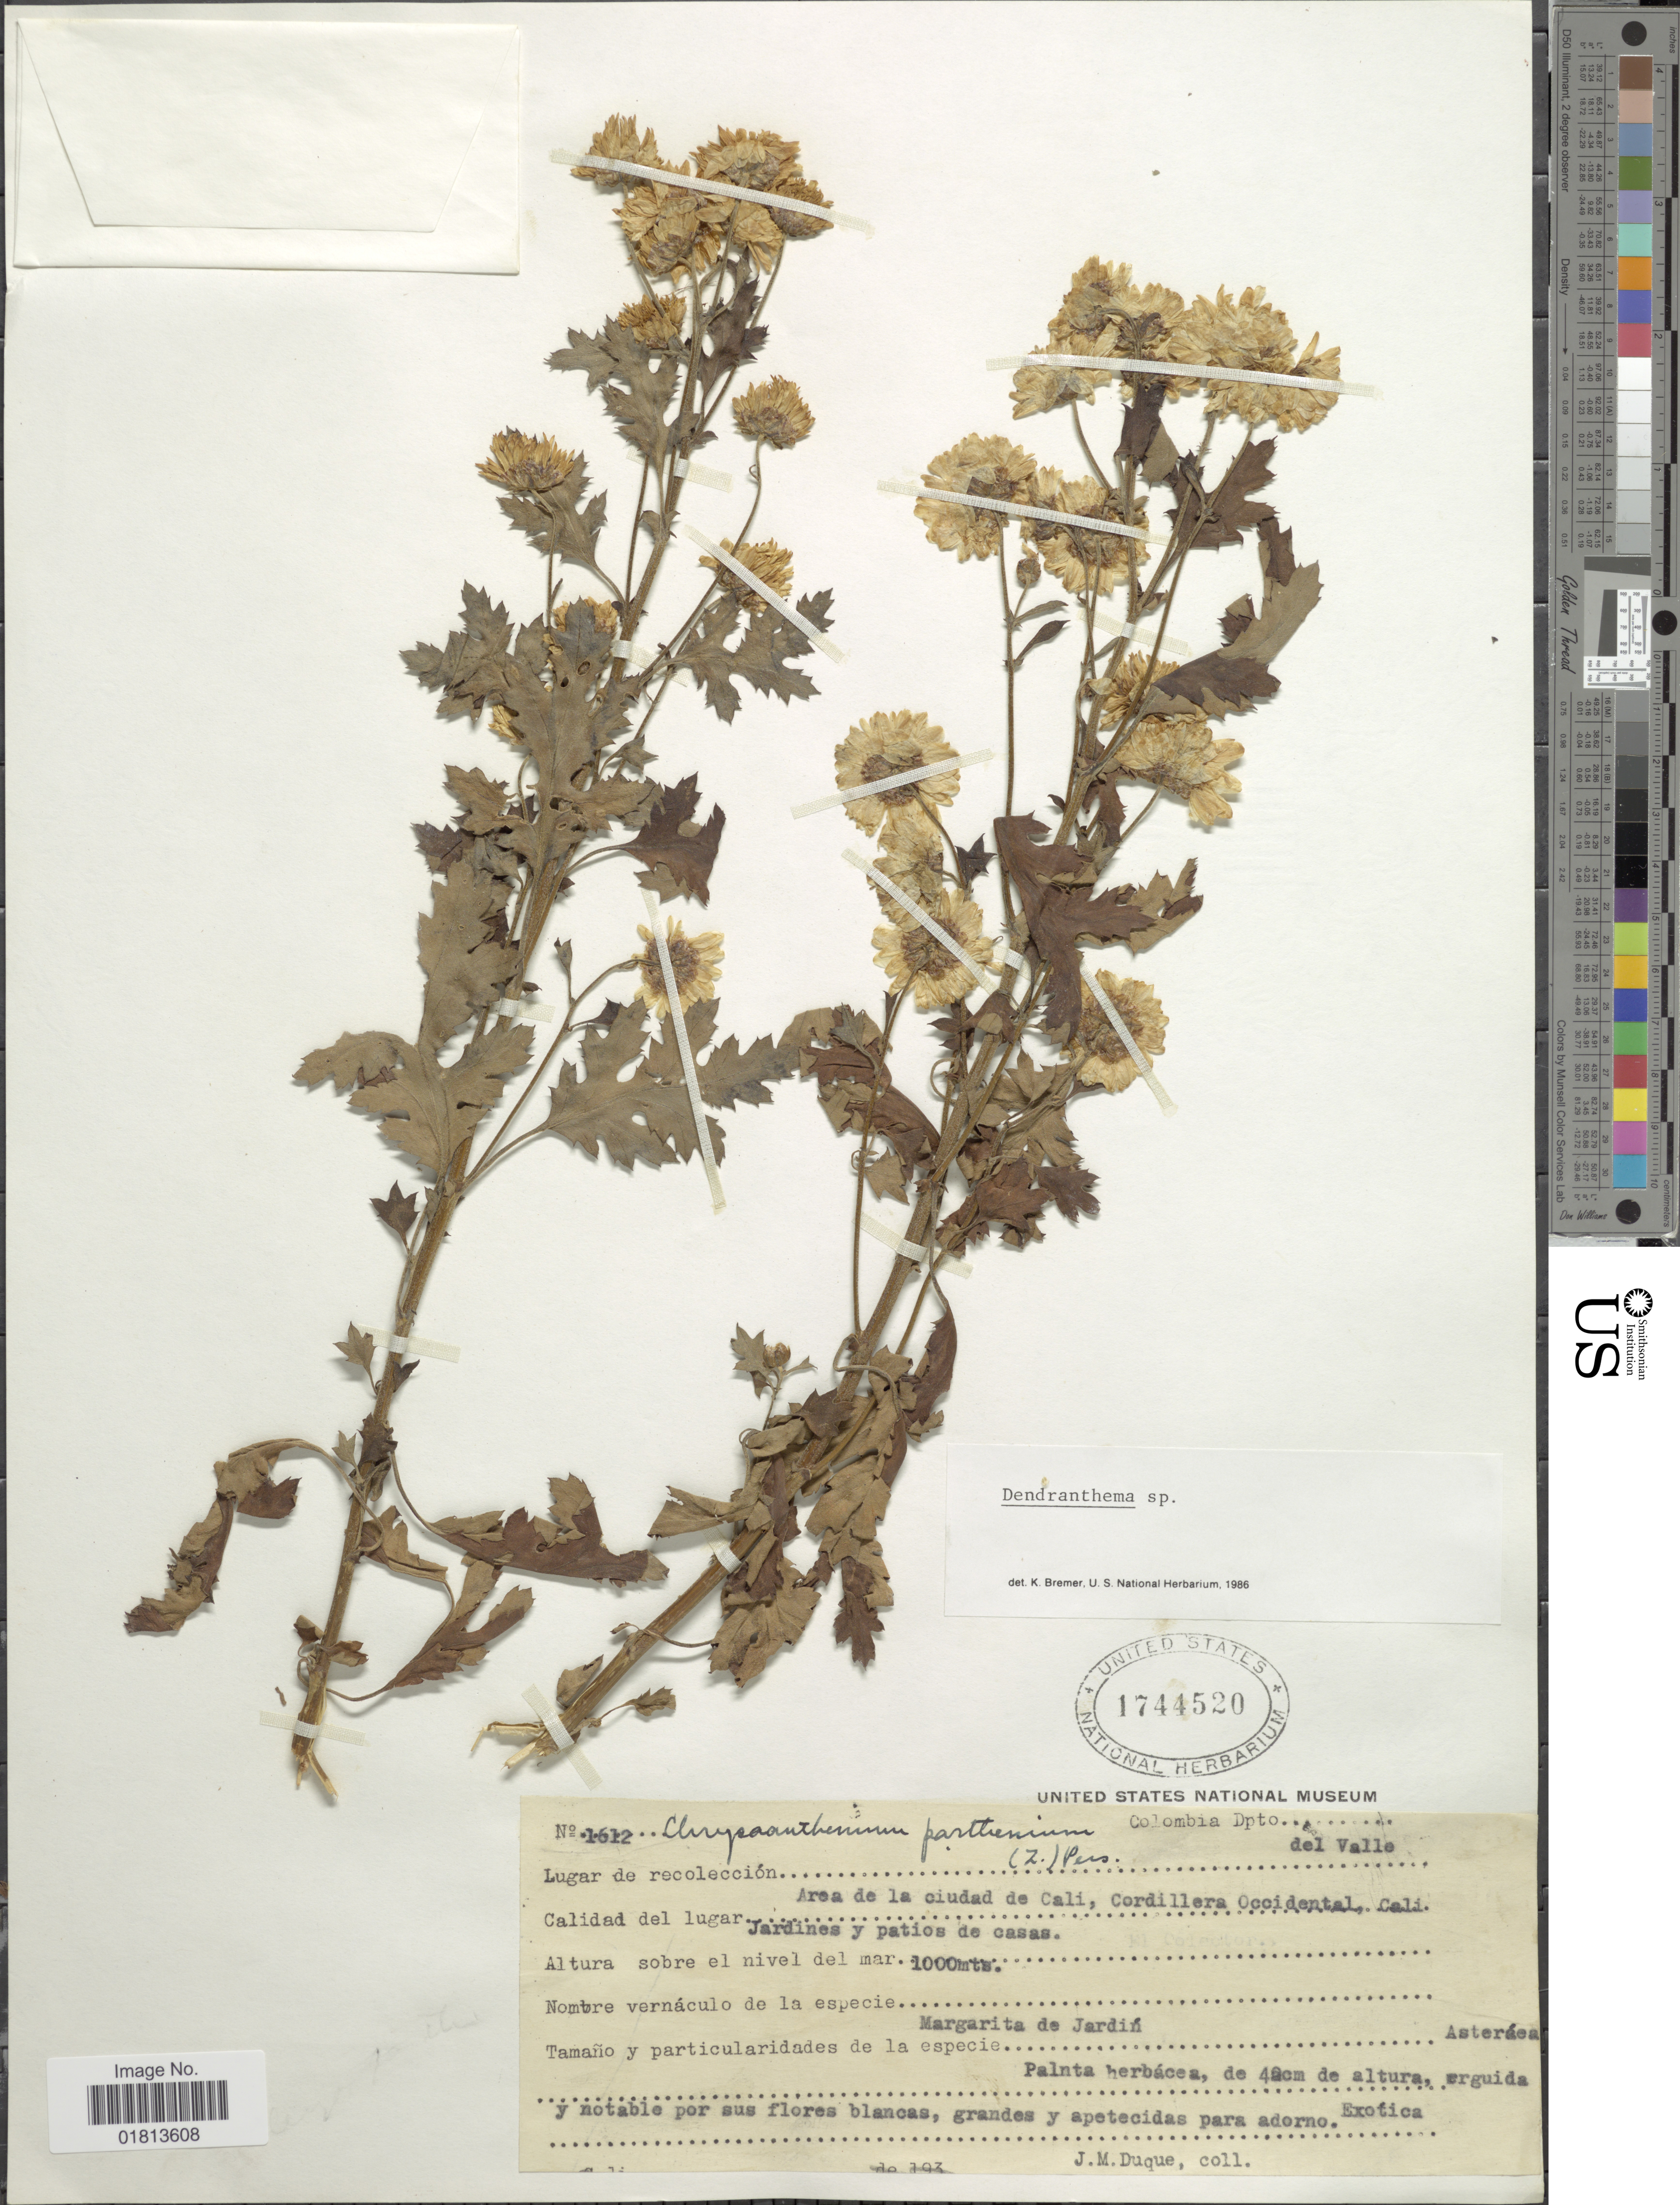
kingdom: Plantae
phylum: Tracheophyta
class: Magnoliopsida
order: Asterales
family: Asteraceae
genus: Dendranthema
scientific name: Dendranthema sp.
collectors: J. Duque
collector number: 1612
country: Colombia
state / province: Valle del Cauca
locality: Dpto. del Valle, Area de la ciudad de Cali, Cordillera Occidental, Cali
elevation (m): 1000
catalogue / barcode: US 1744520